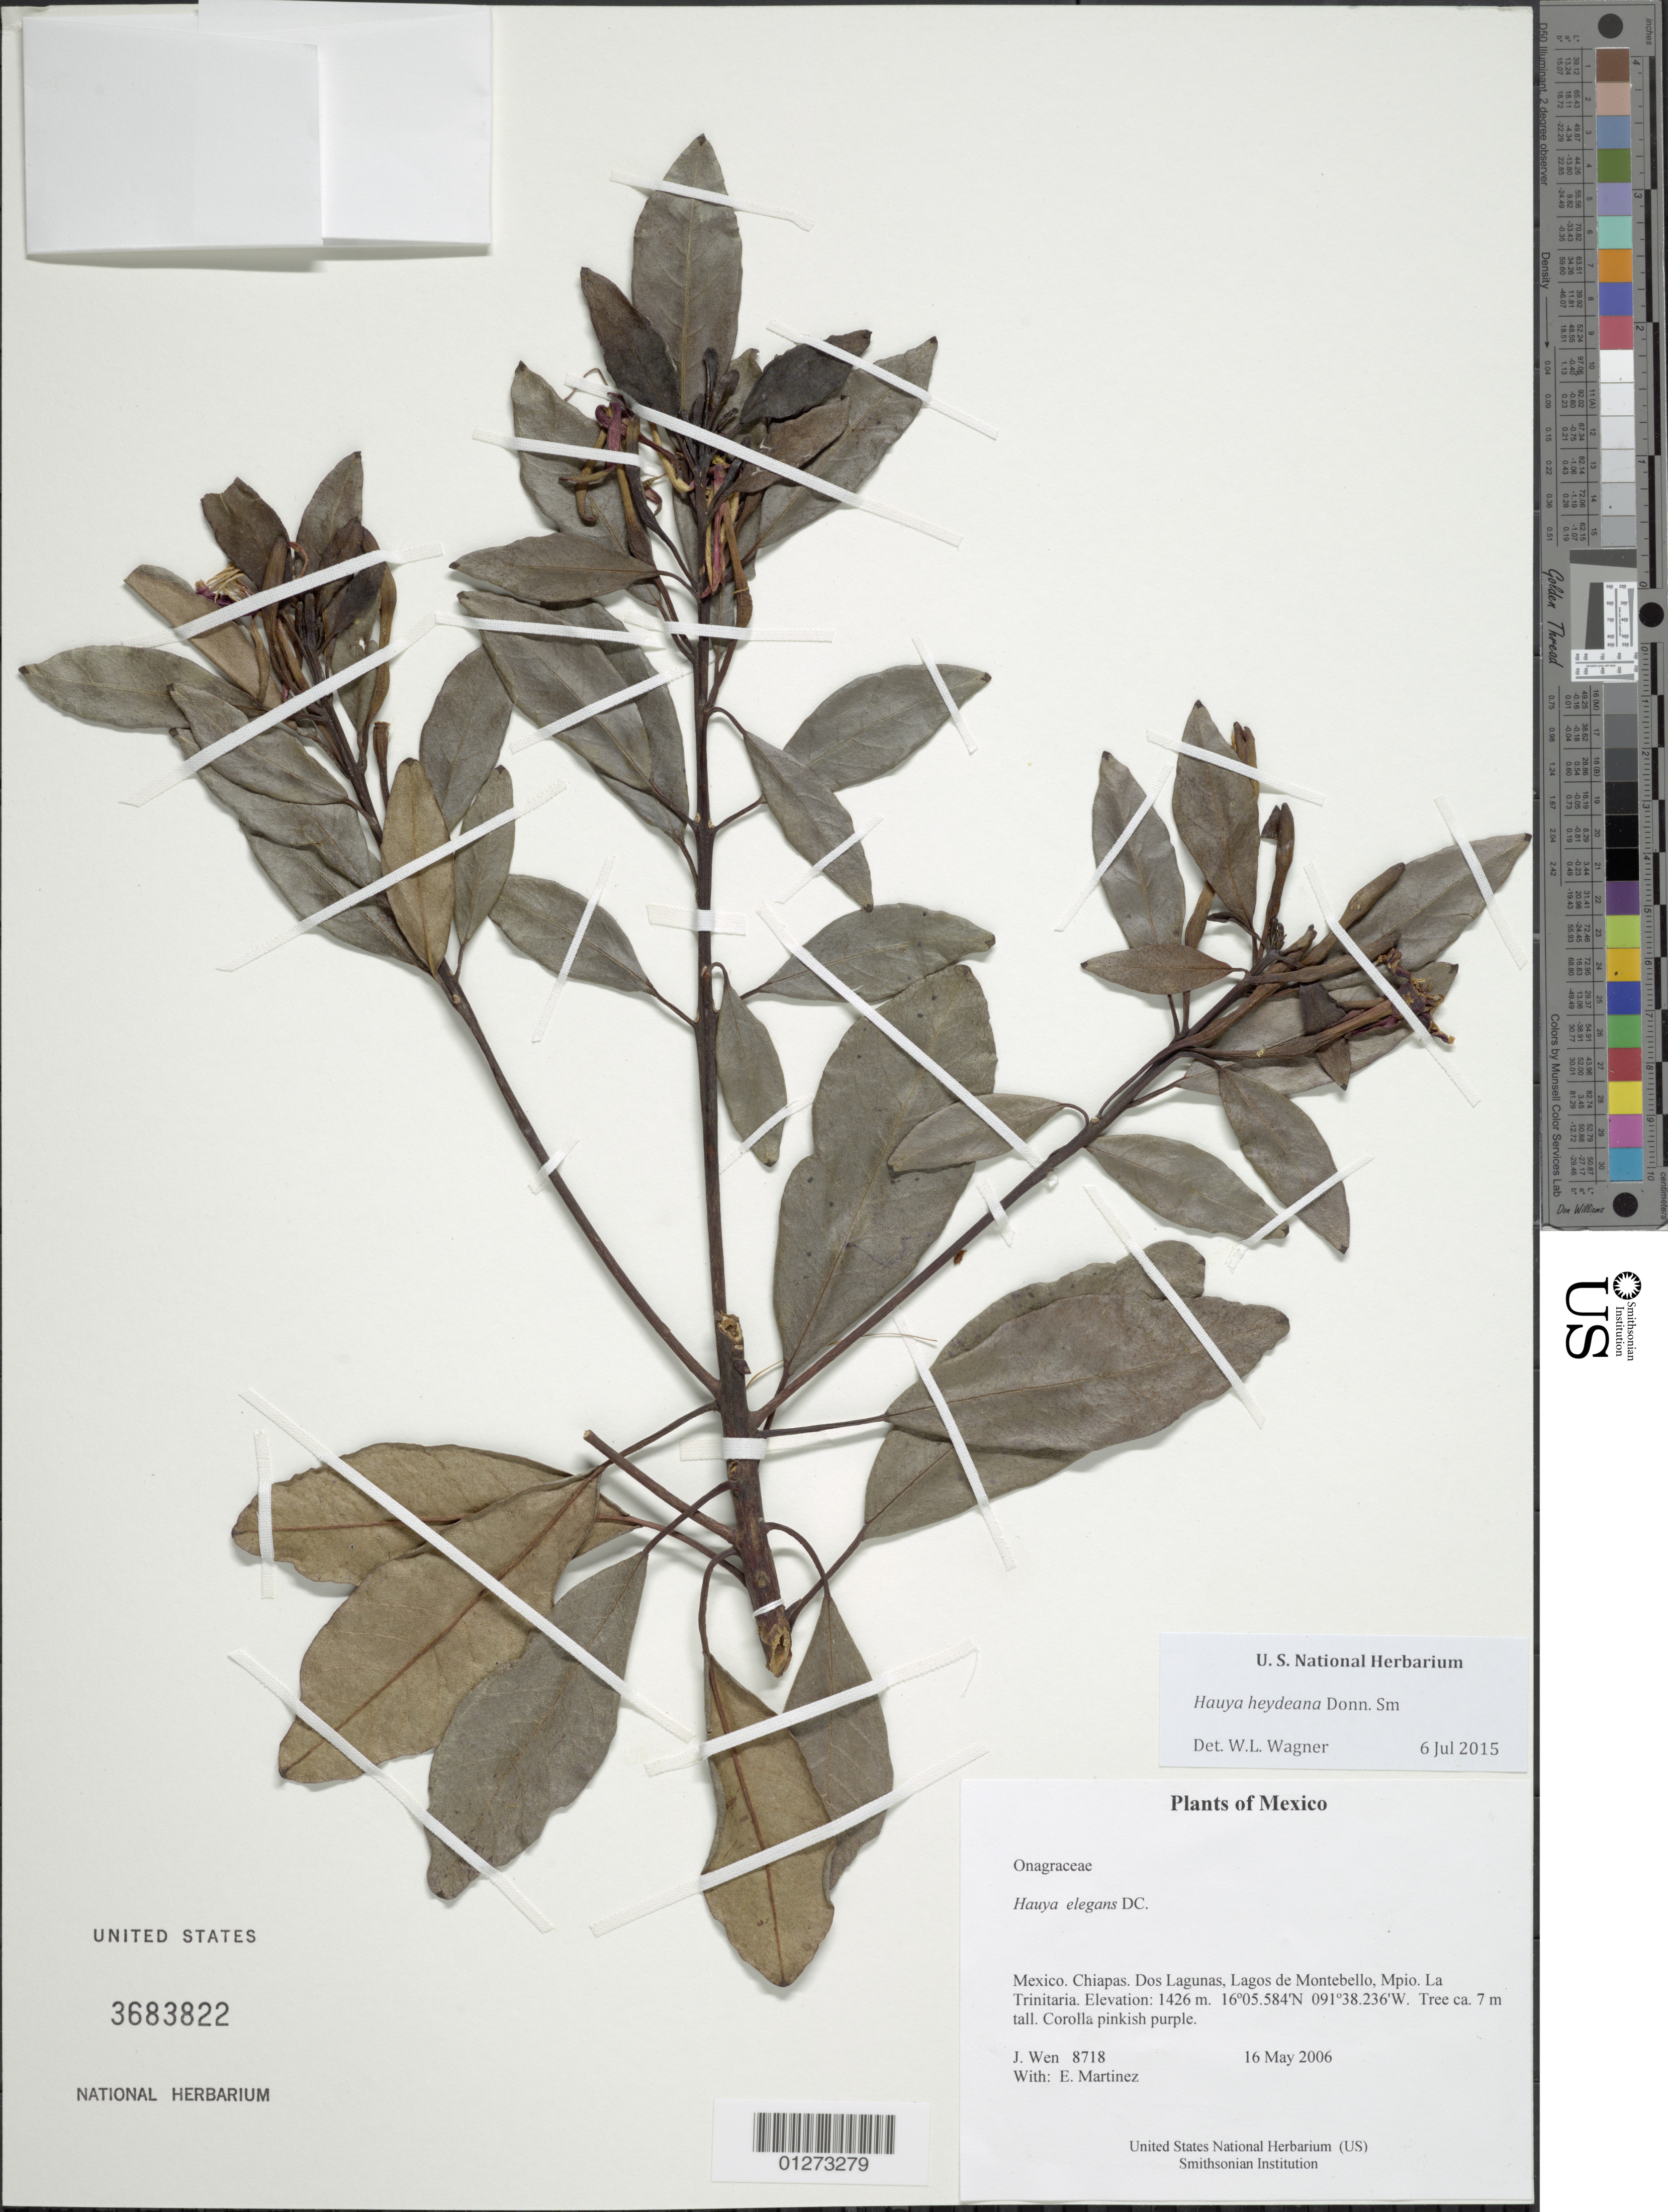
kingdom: Plantae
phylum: Tracheophyta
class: Magnoliopsida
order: Myrtales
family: Onagraceae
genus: Hauya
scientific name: Hauya elegans subsp. barcenae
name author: (Hemsl.) P.H. Raven & Breedlove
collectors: J. Wen & E. Martínez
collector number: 8718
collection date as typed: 16 May 2006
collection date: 2006-05-16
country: Mexico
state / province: Chiapas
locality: Dos Lagunas, Lagos de Montebello, Mpio. La Trinitaria.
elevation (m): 1426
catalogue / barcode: US 3683822